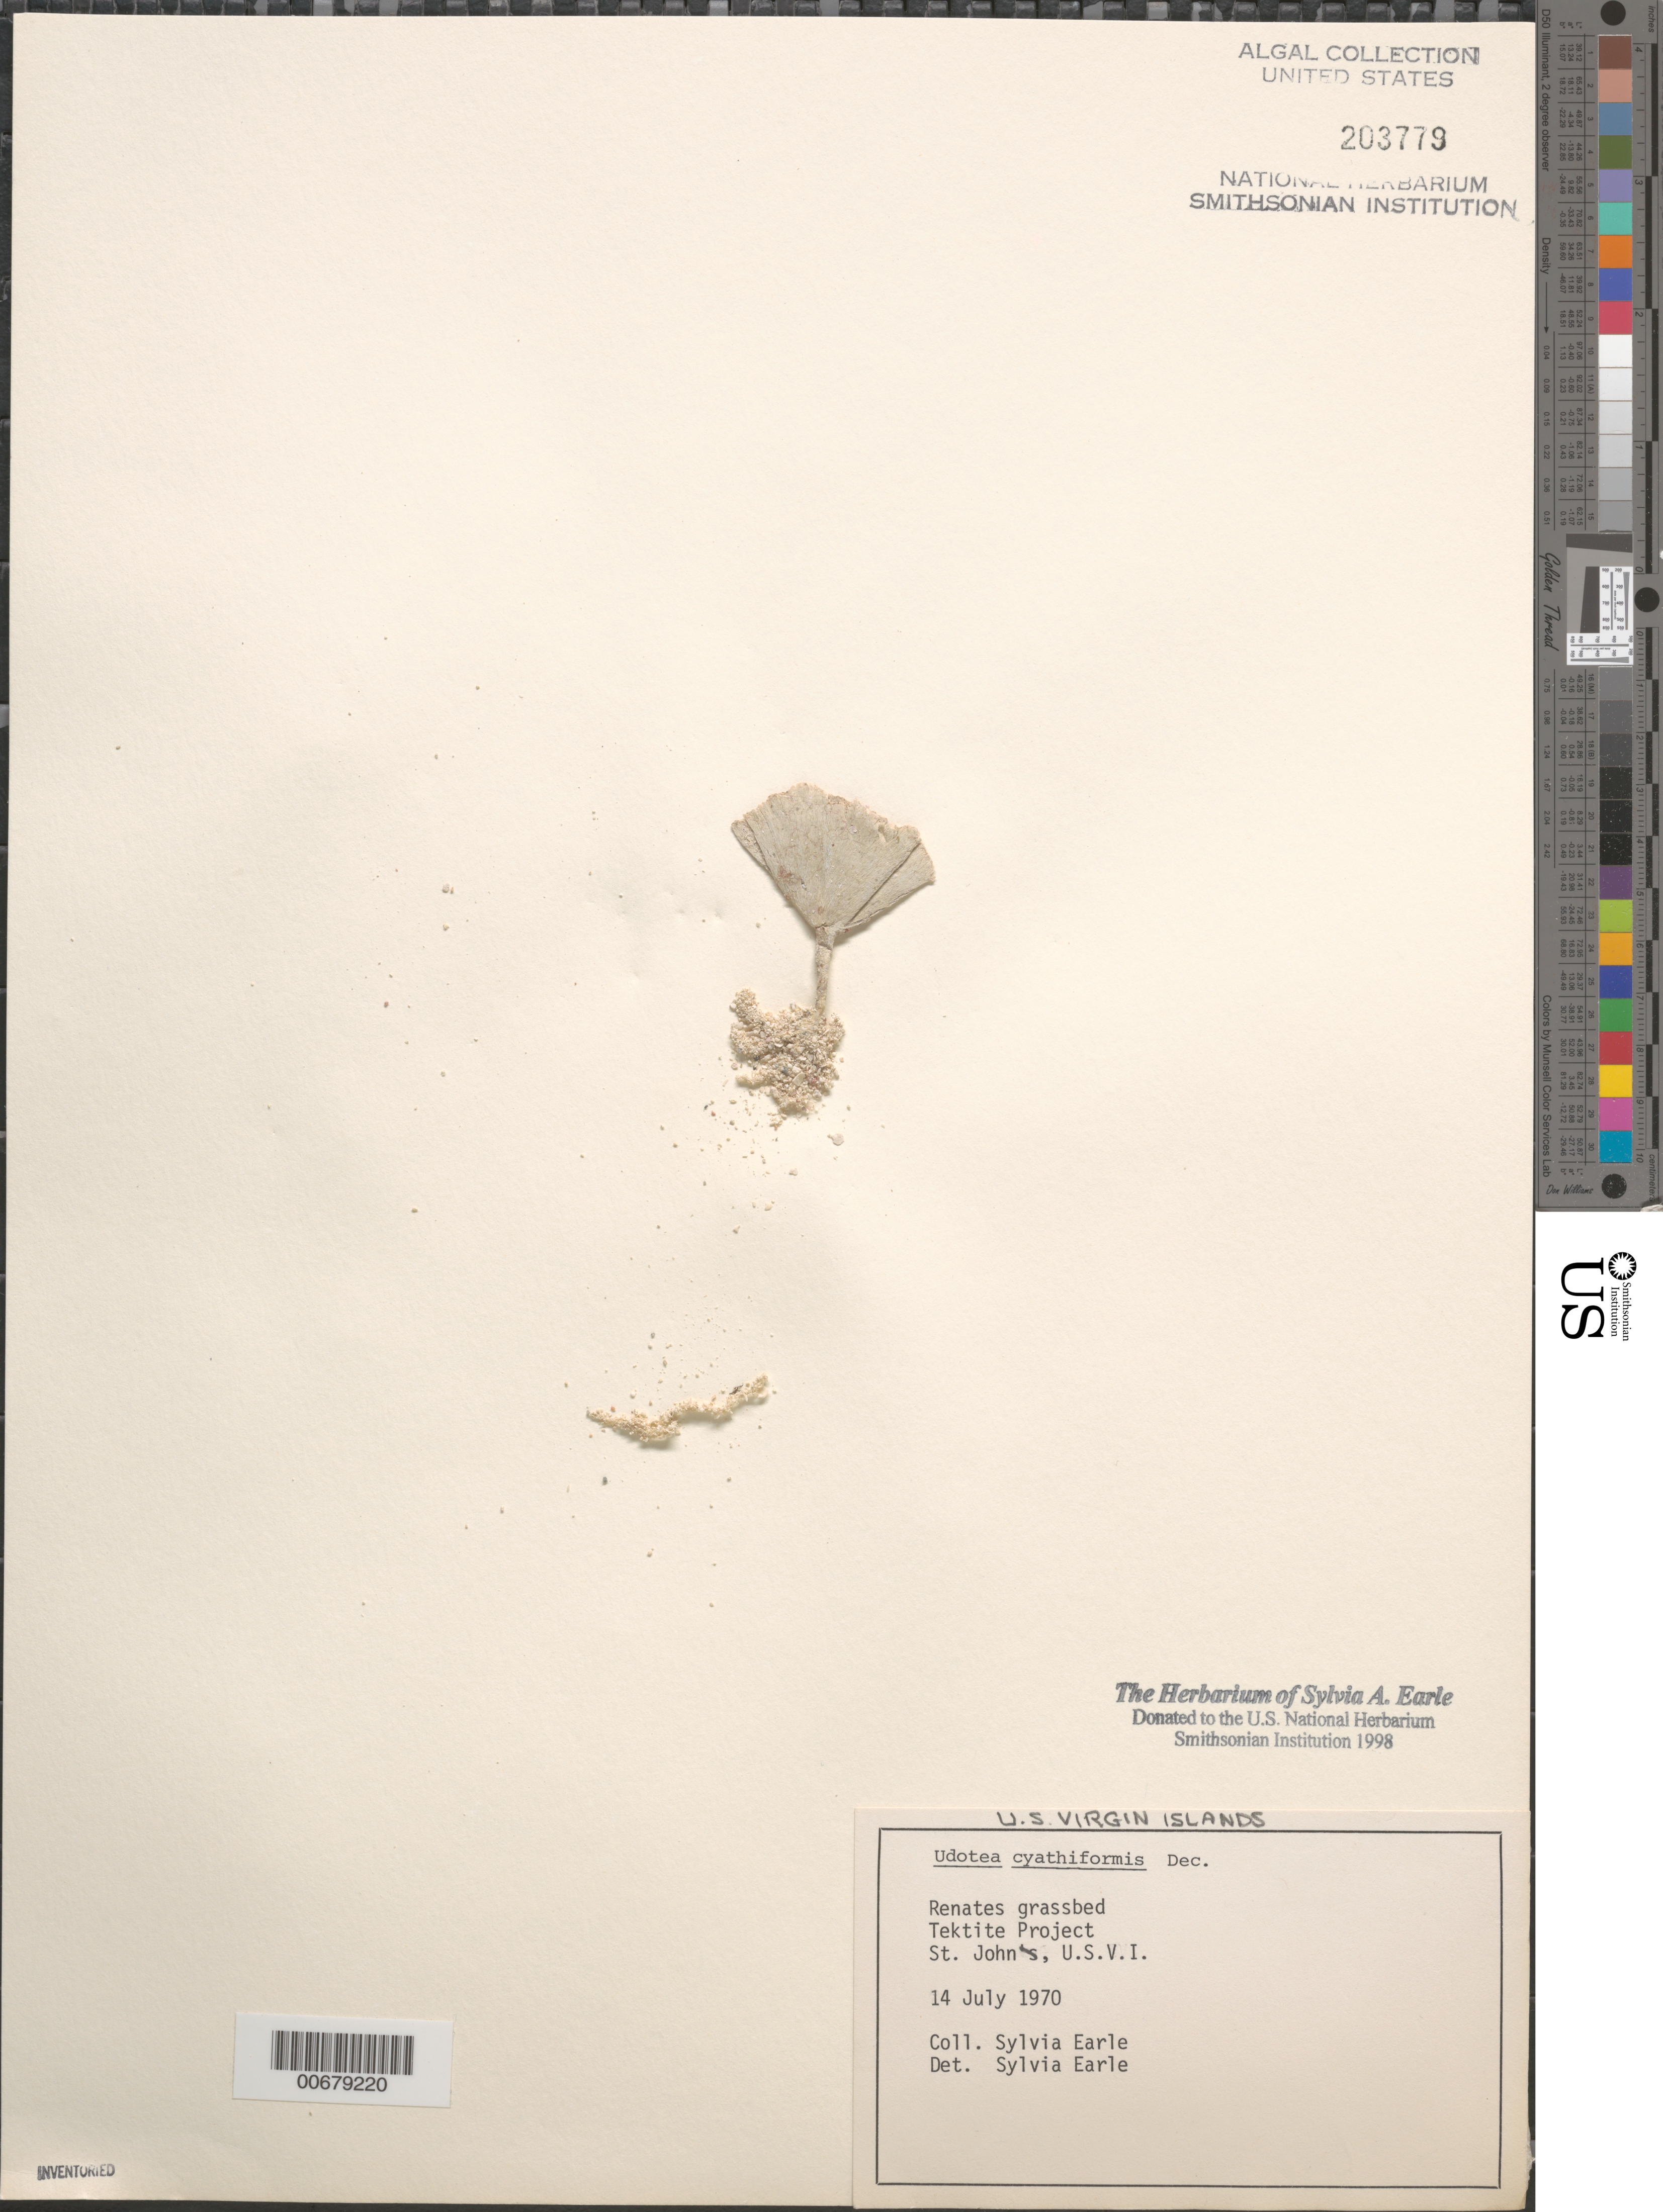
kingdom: Plantae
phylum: Chlorophyta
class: Ulvophyceae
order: Bryopsidales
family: Udoteaceae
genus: Udotea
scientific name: Udotea cyathiformis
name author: Decne.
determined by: Earle, S. A.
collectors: S. A. Earle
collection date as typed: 14 Jul 1970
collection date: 1970-07-14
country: U.S. Virgin Islands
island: St. John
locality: Renates grassbed, Tektite Project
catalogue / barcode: US 203779